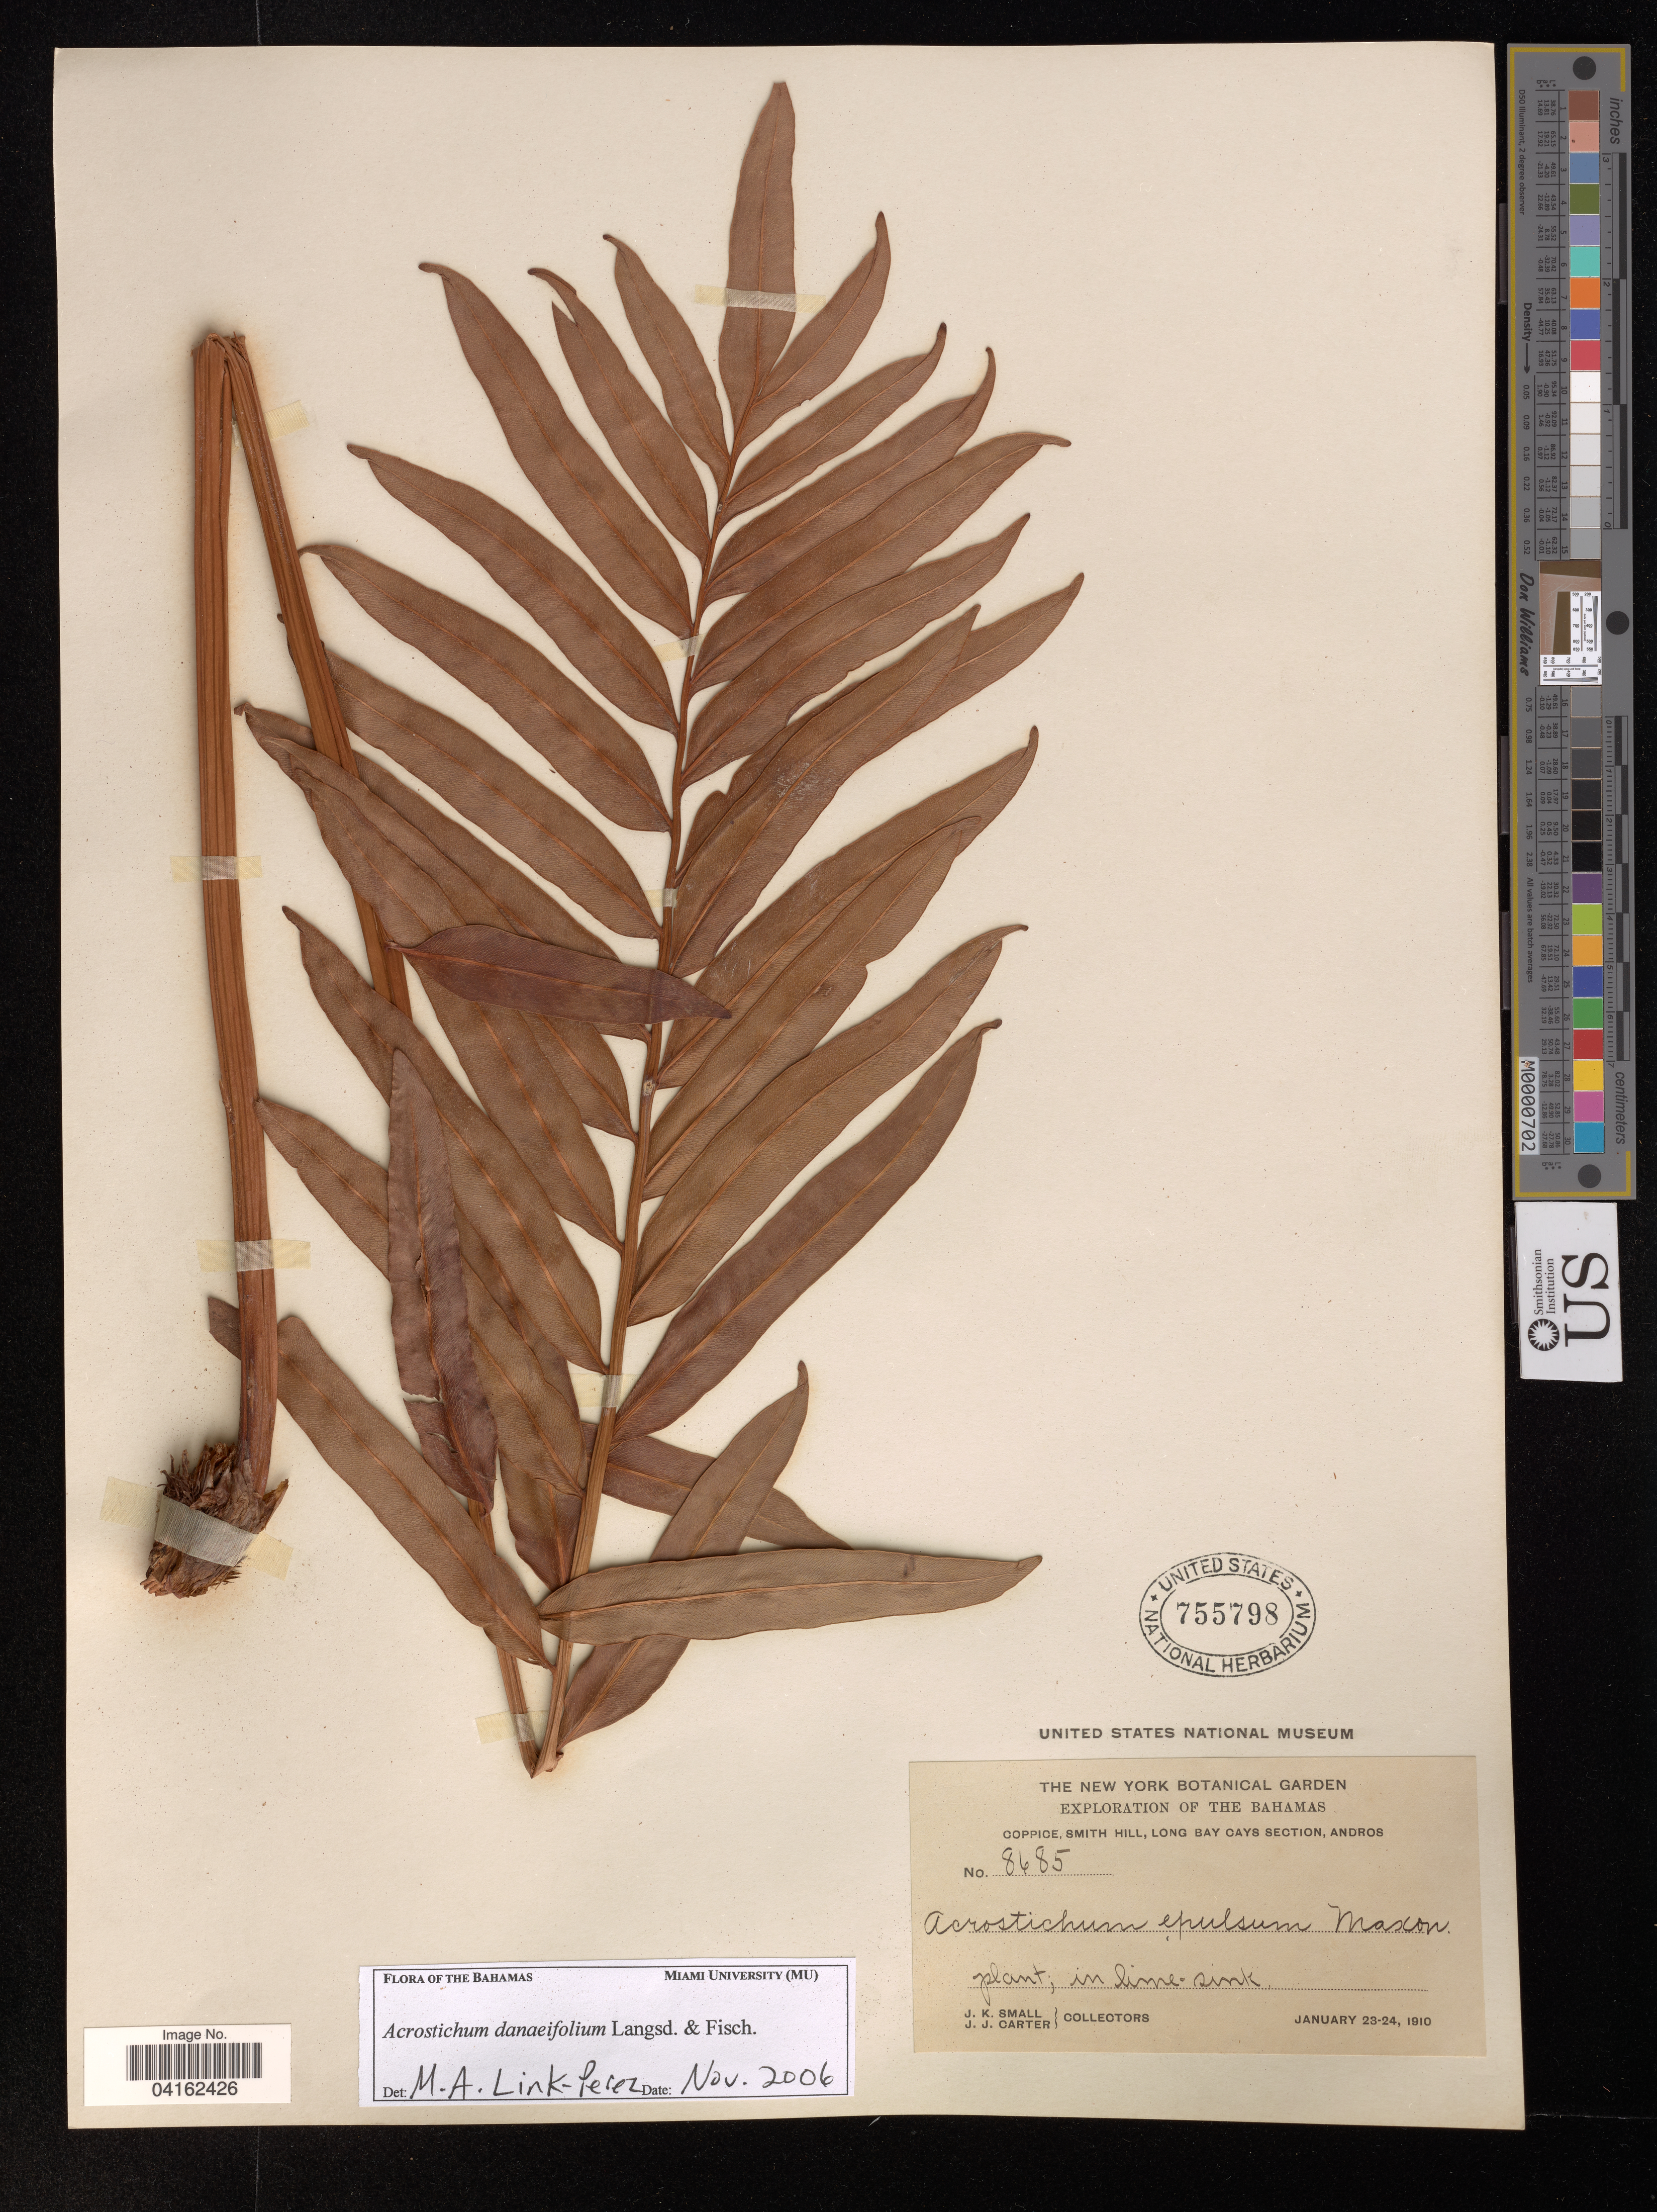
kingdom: Plantae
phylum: Tracheophyta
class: Polypodiopsida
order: Polypodiales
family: Pteridaceae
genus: Acrostichum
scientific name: Acrostichum danaeifolium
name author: Langsd. & Fisch.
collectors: J. K. Small & J. Carter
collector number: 8685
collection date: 1910-01-23/1910-01-24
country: Bahamas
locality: Coppice, Smith Hill, Long Bay Cays Section, Andros.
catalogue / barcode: US 755798